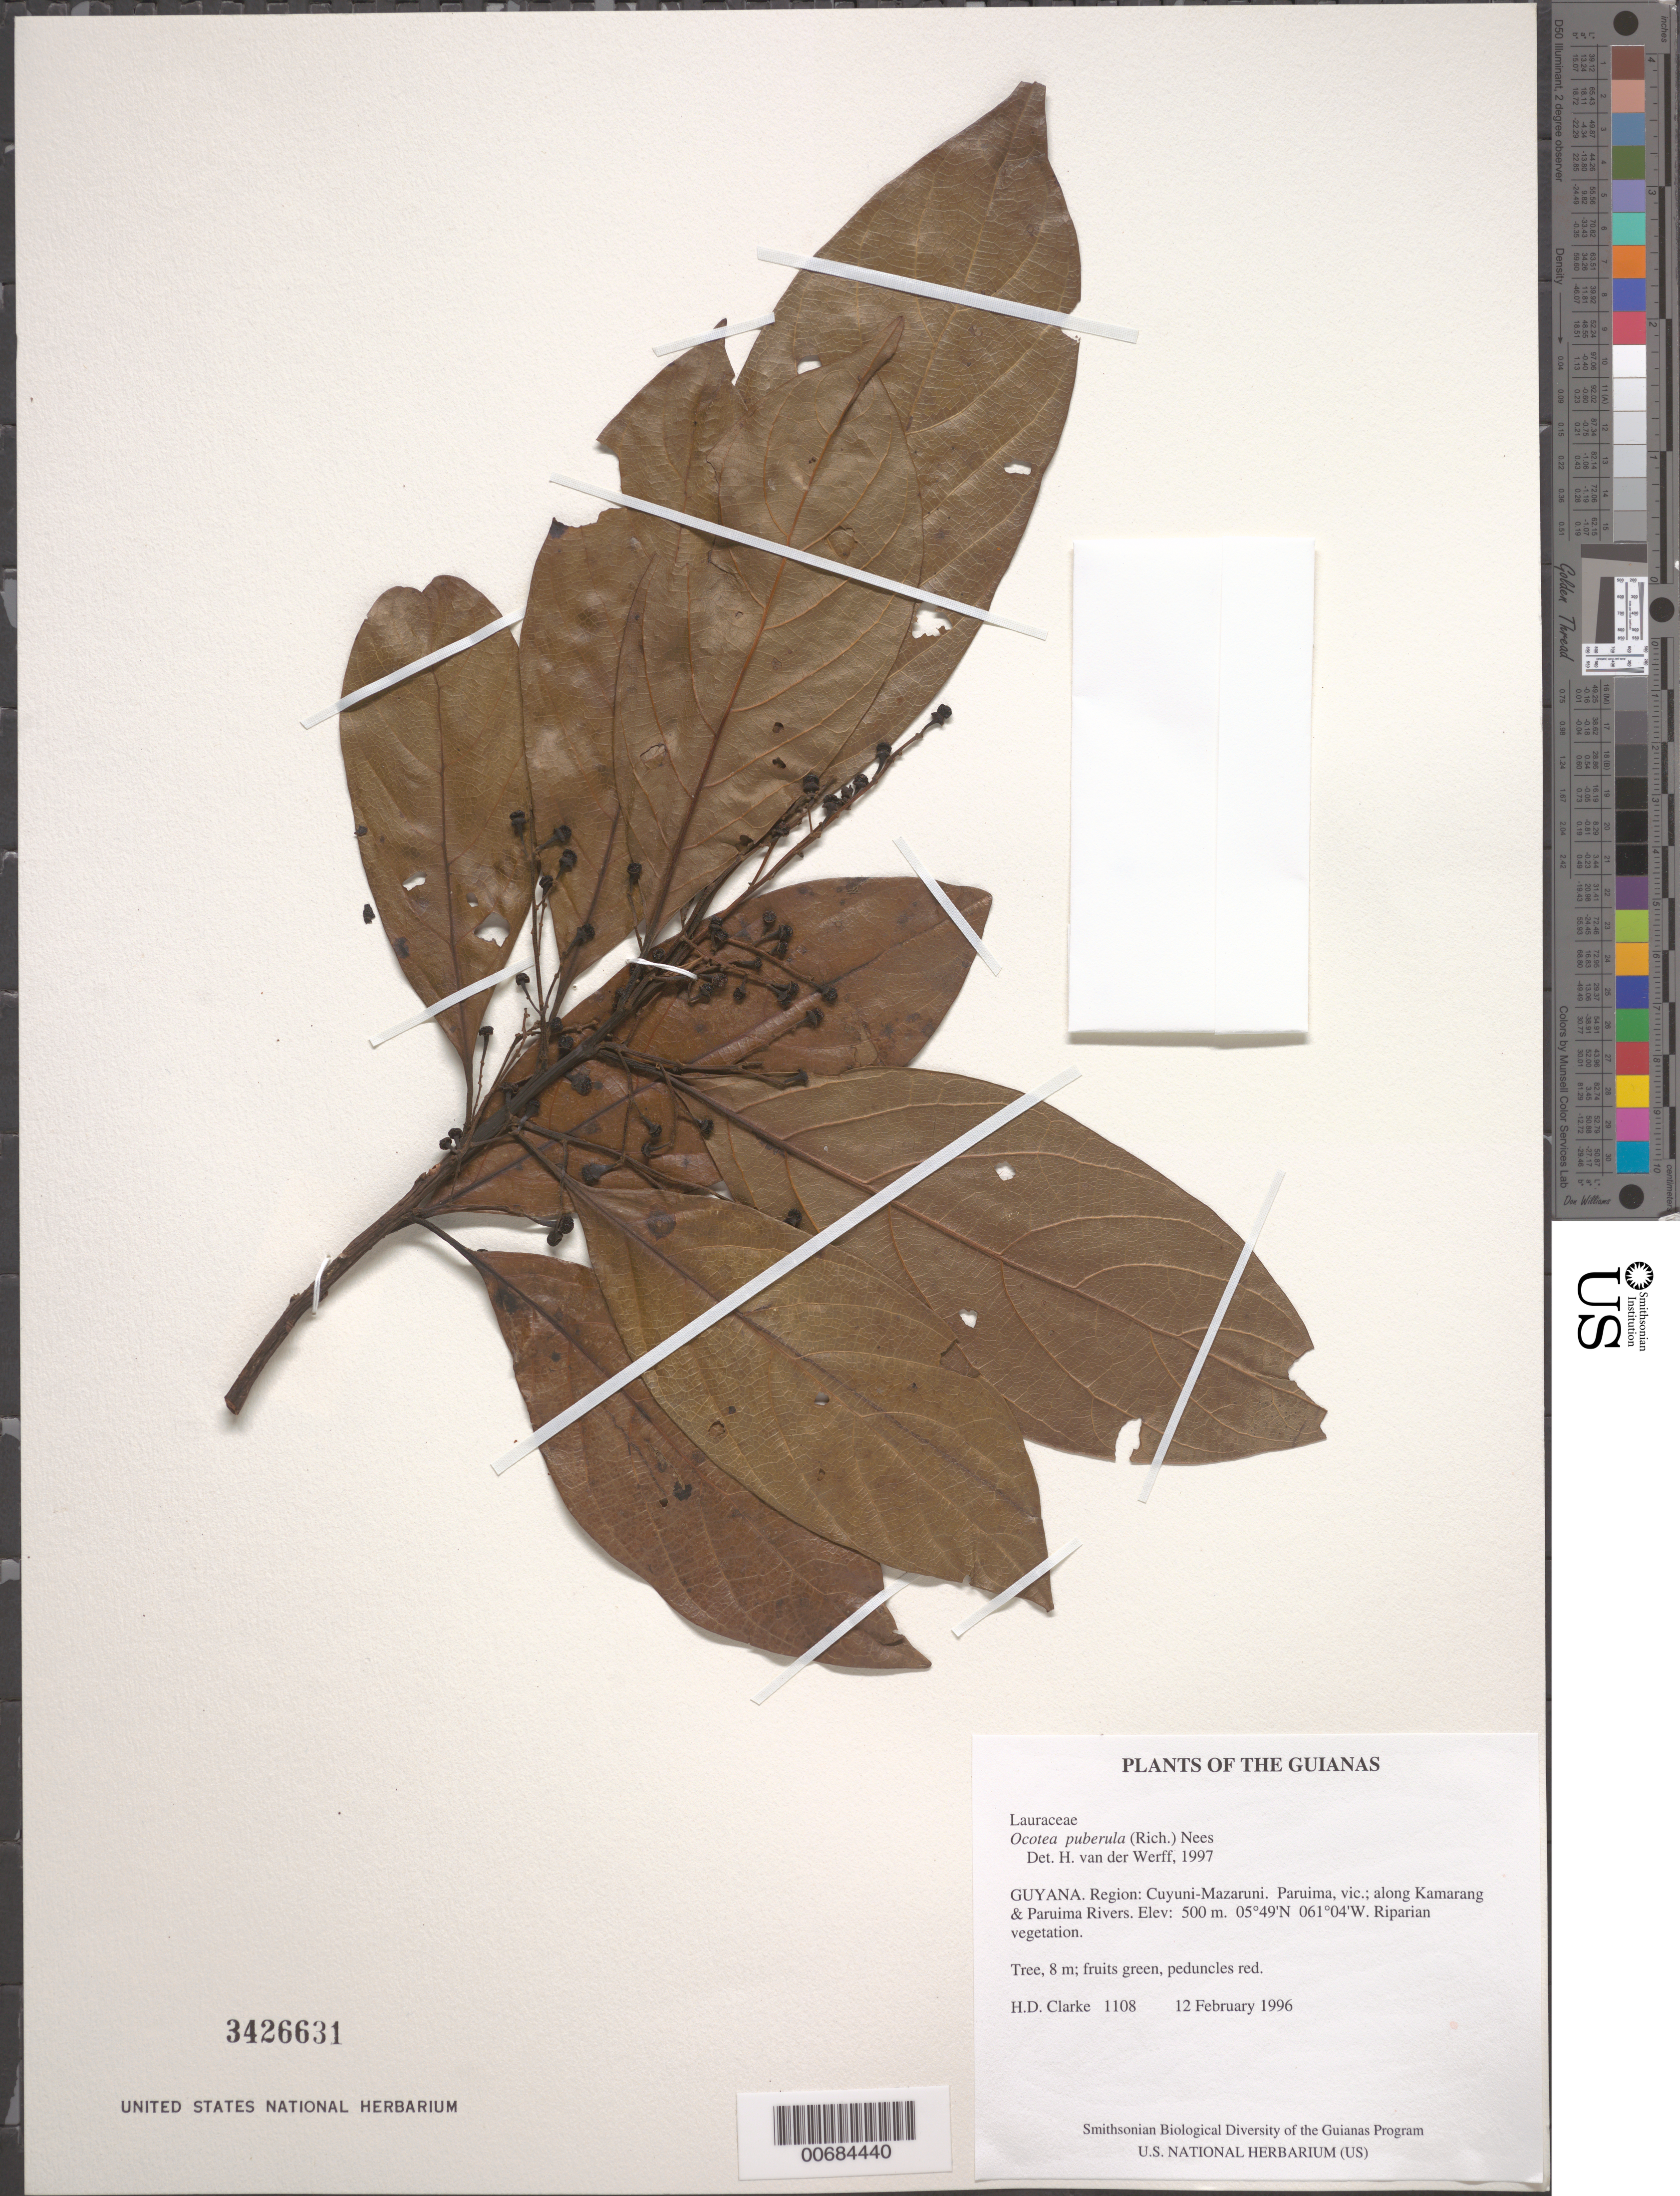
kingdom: Plantae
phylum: Tracheophyta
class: Magnoliopsida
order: Laurales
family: Lauraceae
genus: Ocotea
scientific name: Ocotea puberula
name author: (Rich.) Nees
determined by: van der Werff, H., (MO), Missouri Botanical Garden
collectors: H. D. Clarke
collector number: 1108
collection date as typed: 12 February 1996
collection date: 1996-02-12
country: Guyana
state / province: Cuyuni-Mazaruni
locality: Paruima, vic.; along Kamarang & Paruima Rivers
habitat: Riparian vegetation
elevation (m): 500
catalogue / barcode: US 3426631